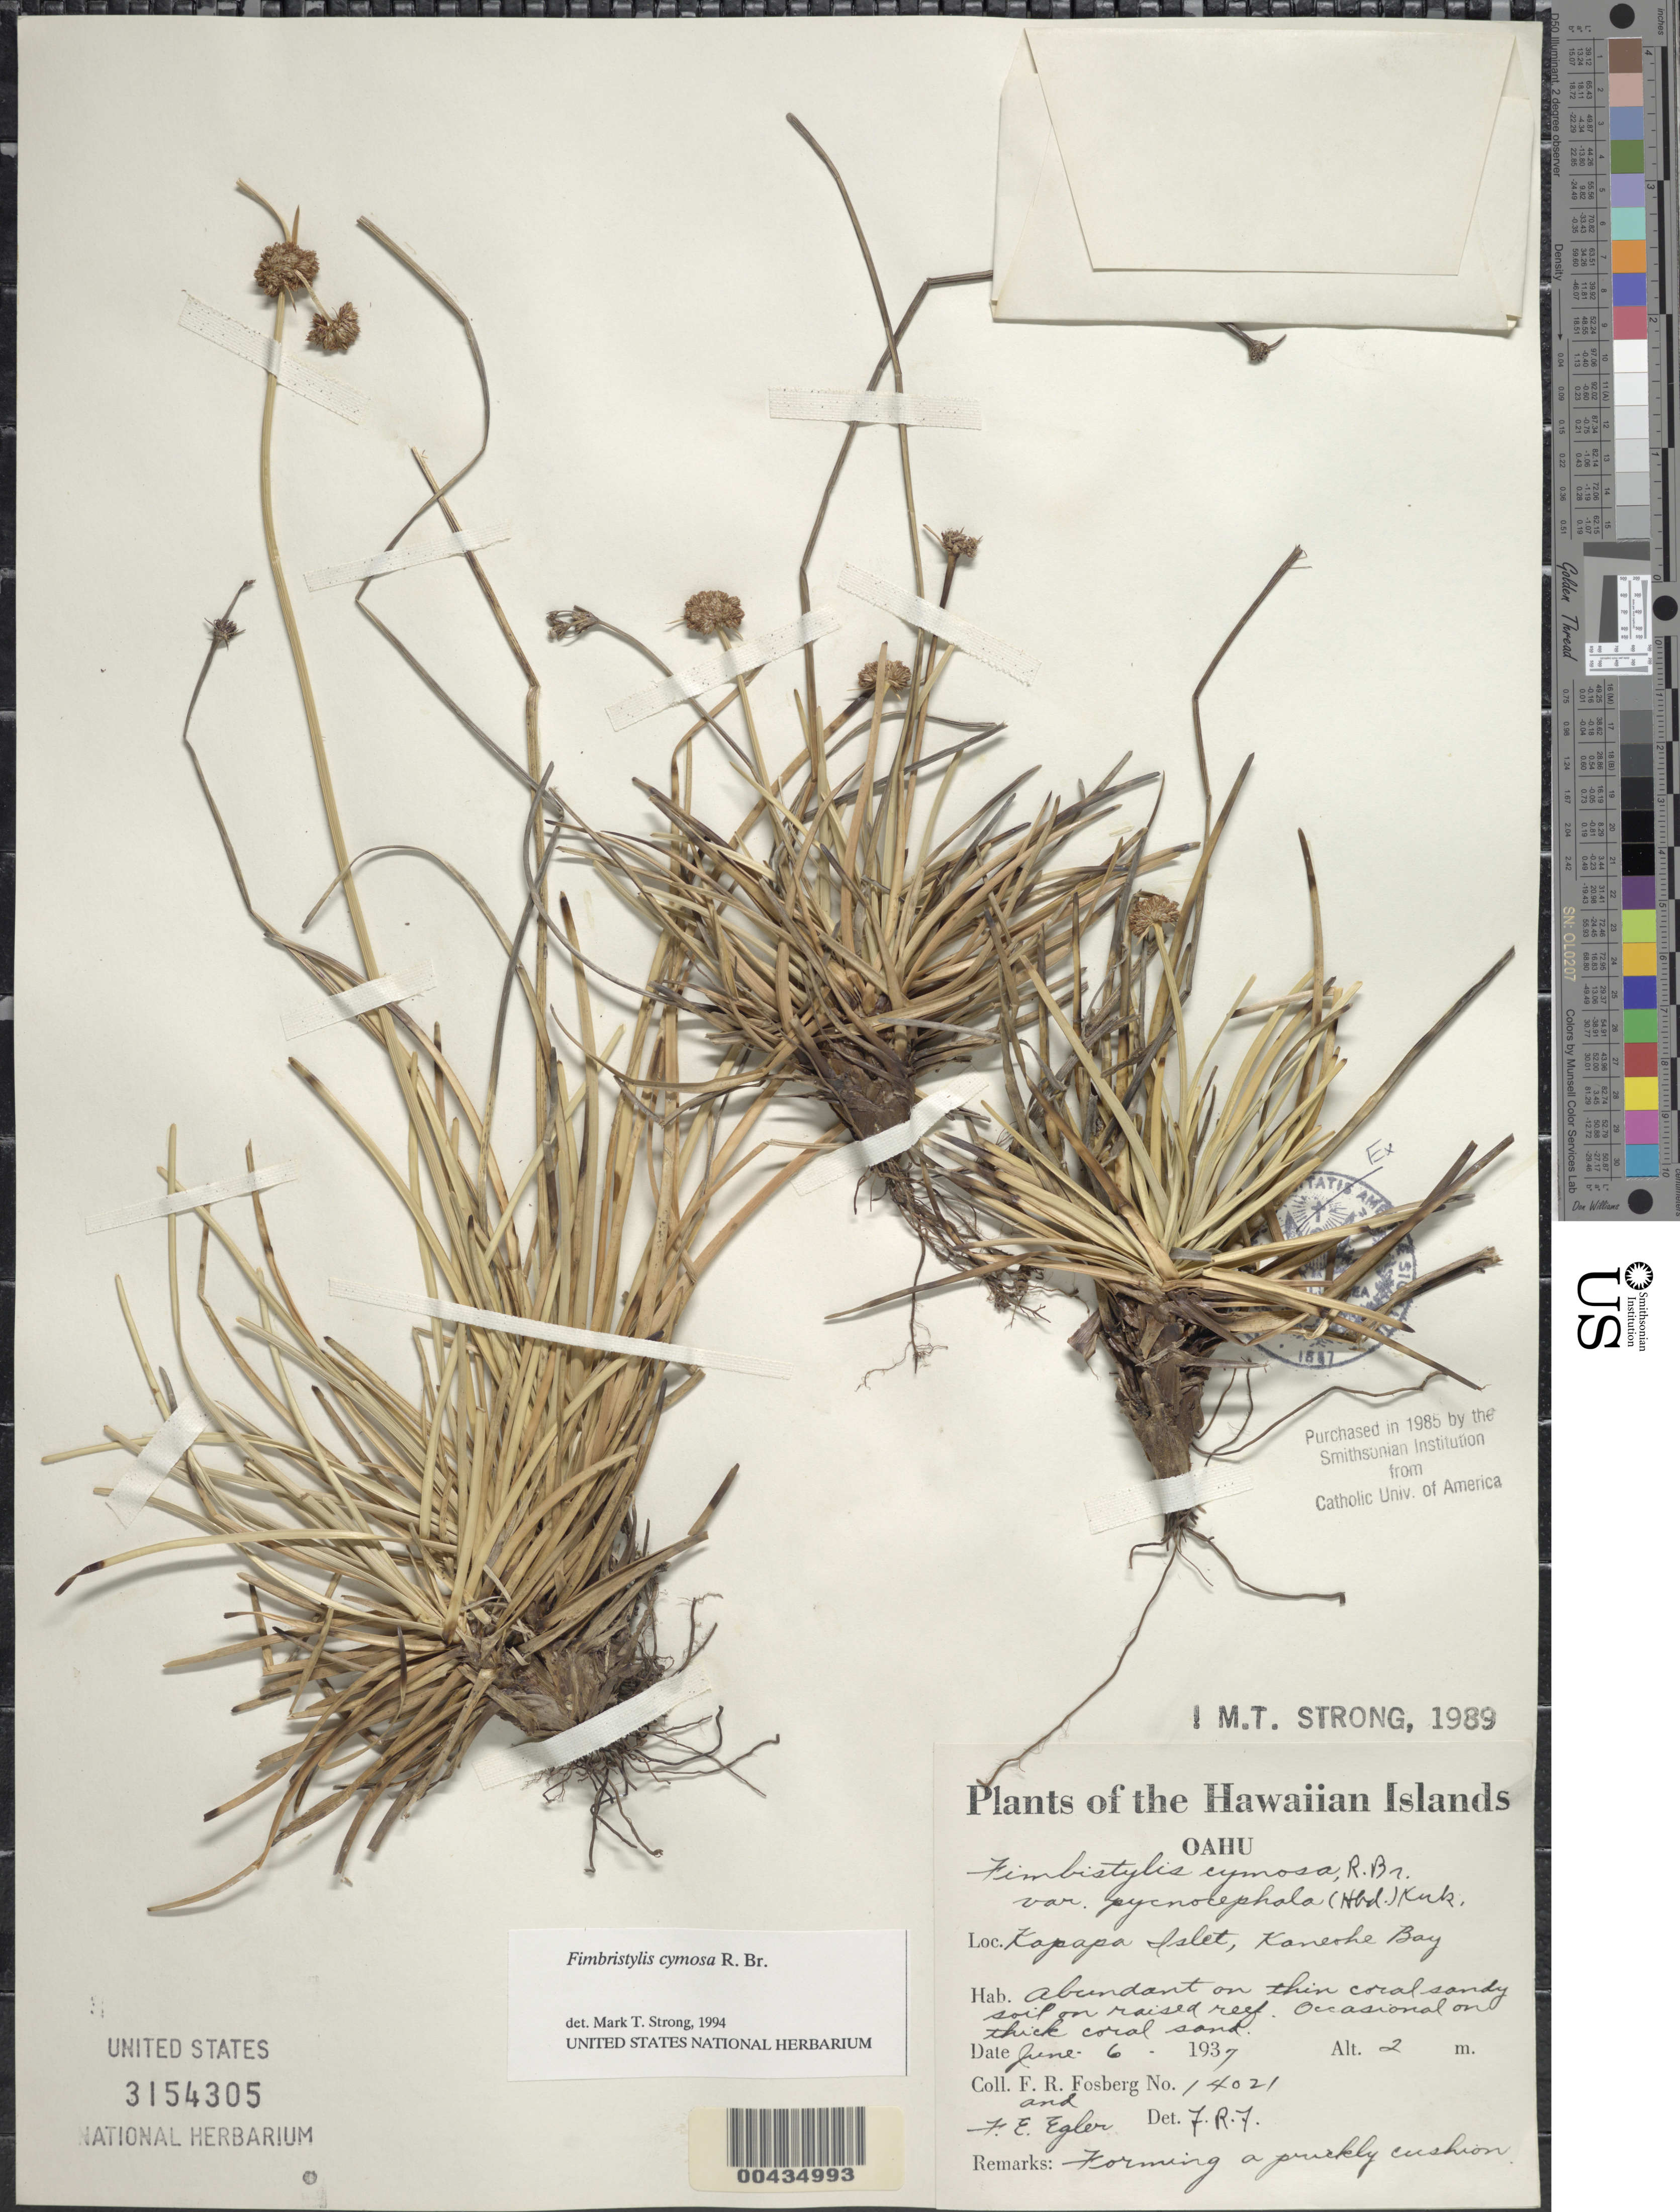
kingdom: Plantae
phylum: Tracheophyta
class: Liliopsida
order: Poales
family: Cyperaceae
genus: Fimbristylis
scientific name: Fimbristylis cymosa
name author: R. Br.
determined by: Strong, M. T., (US), Smithsonian Institution - National Museum of Natural History (UNITED STATES)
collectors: F. R. Fosberg & F. Egler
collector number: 14021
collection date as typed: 6 Jun 1937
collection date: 1937-06-06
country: United States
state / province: Hawaii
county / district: Kauai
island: Kaua'i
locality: Kapapa Islet, Kaneohe Bay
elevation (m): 2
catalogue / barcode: US 3154305